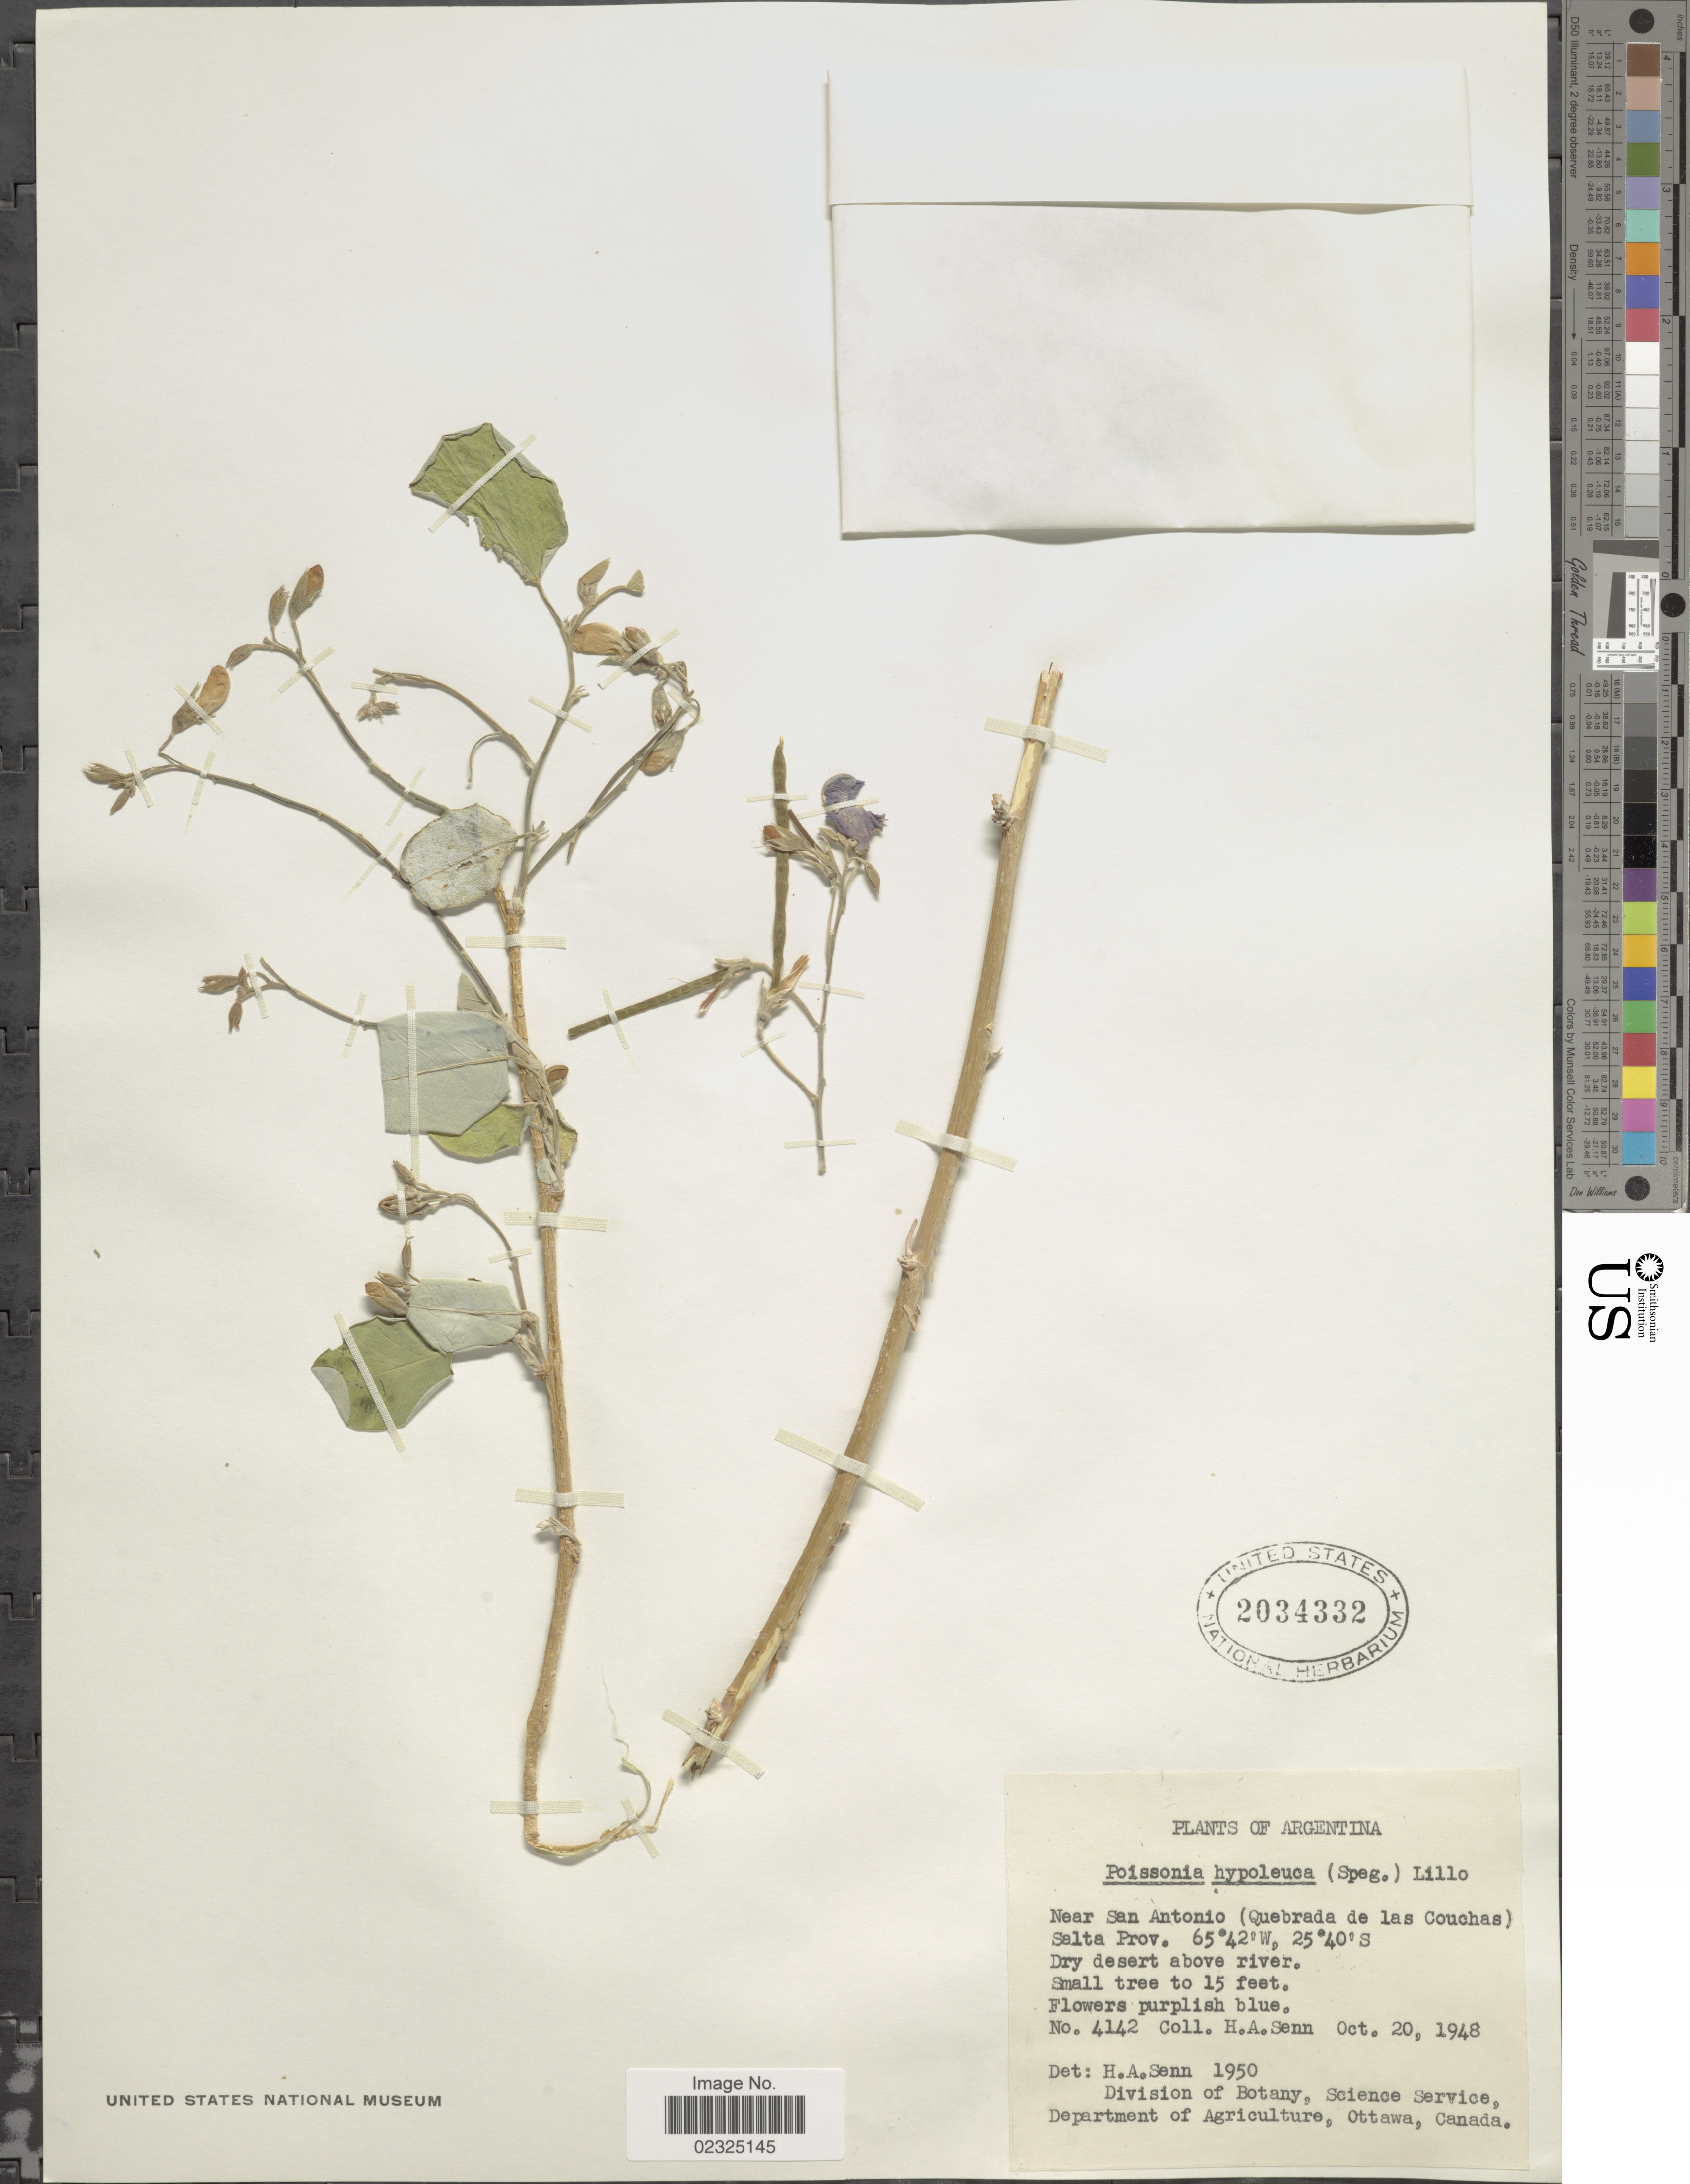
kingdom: Plantae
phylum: Tracheophyta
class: Magnoliopsida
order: Fabales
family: Fabaceae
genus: Poissonia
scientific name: Poissonia hypoleuca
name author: (Speg.) Lillo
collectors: H. Senn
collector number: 4142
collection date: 1948-10-20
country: Argentina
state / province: Salta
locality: Near San Antonio (Quebrada de las Couchas), dry desert above river.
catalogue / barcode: US 2034332